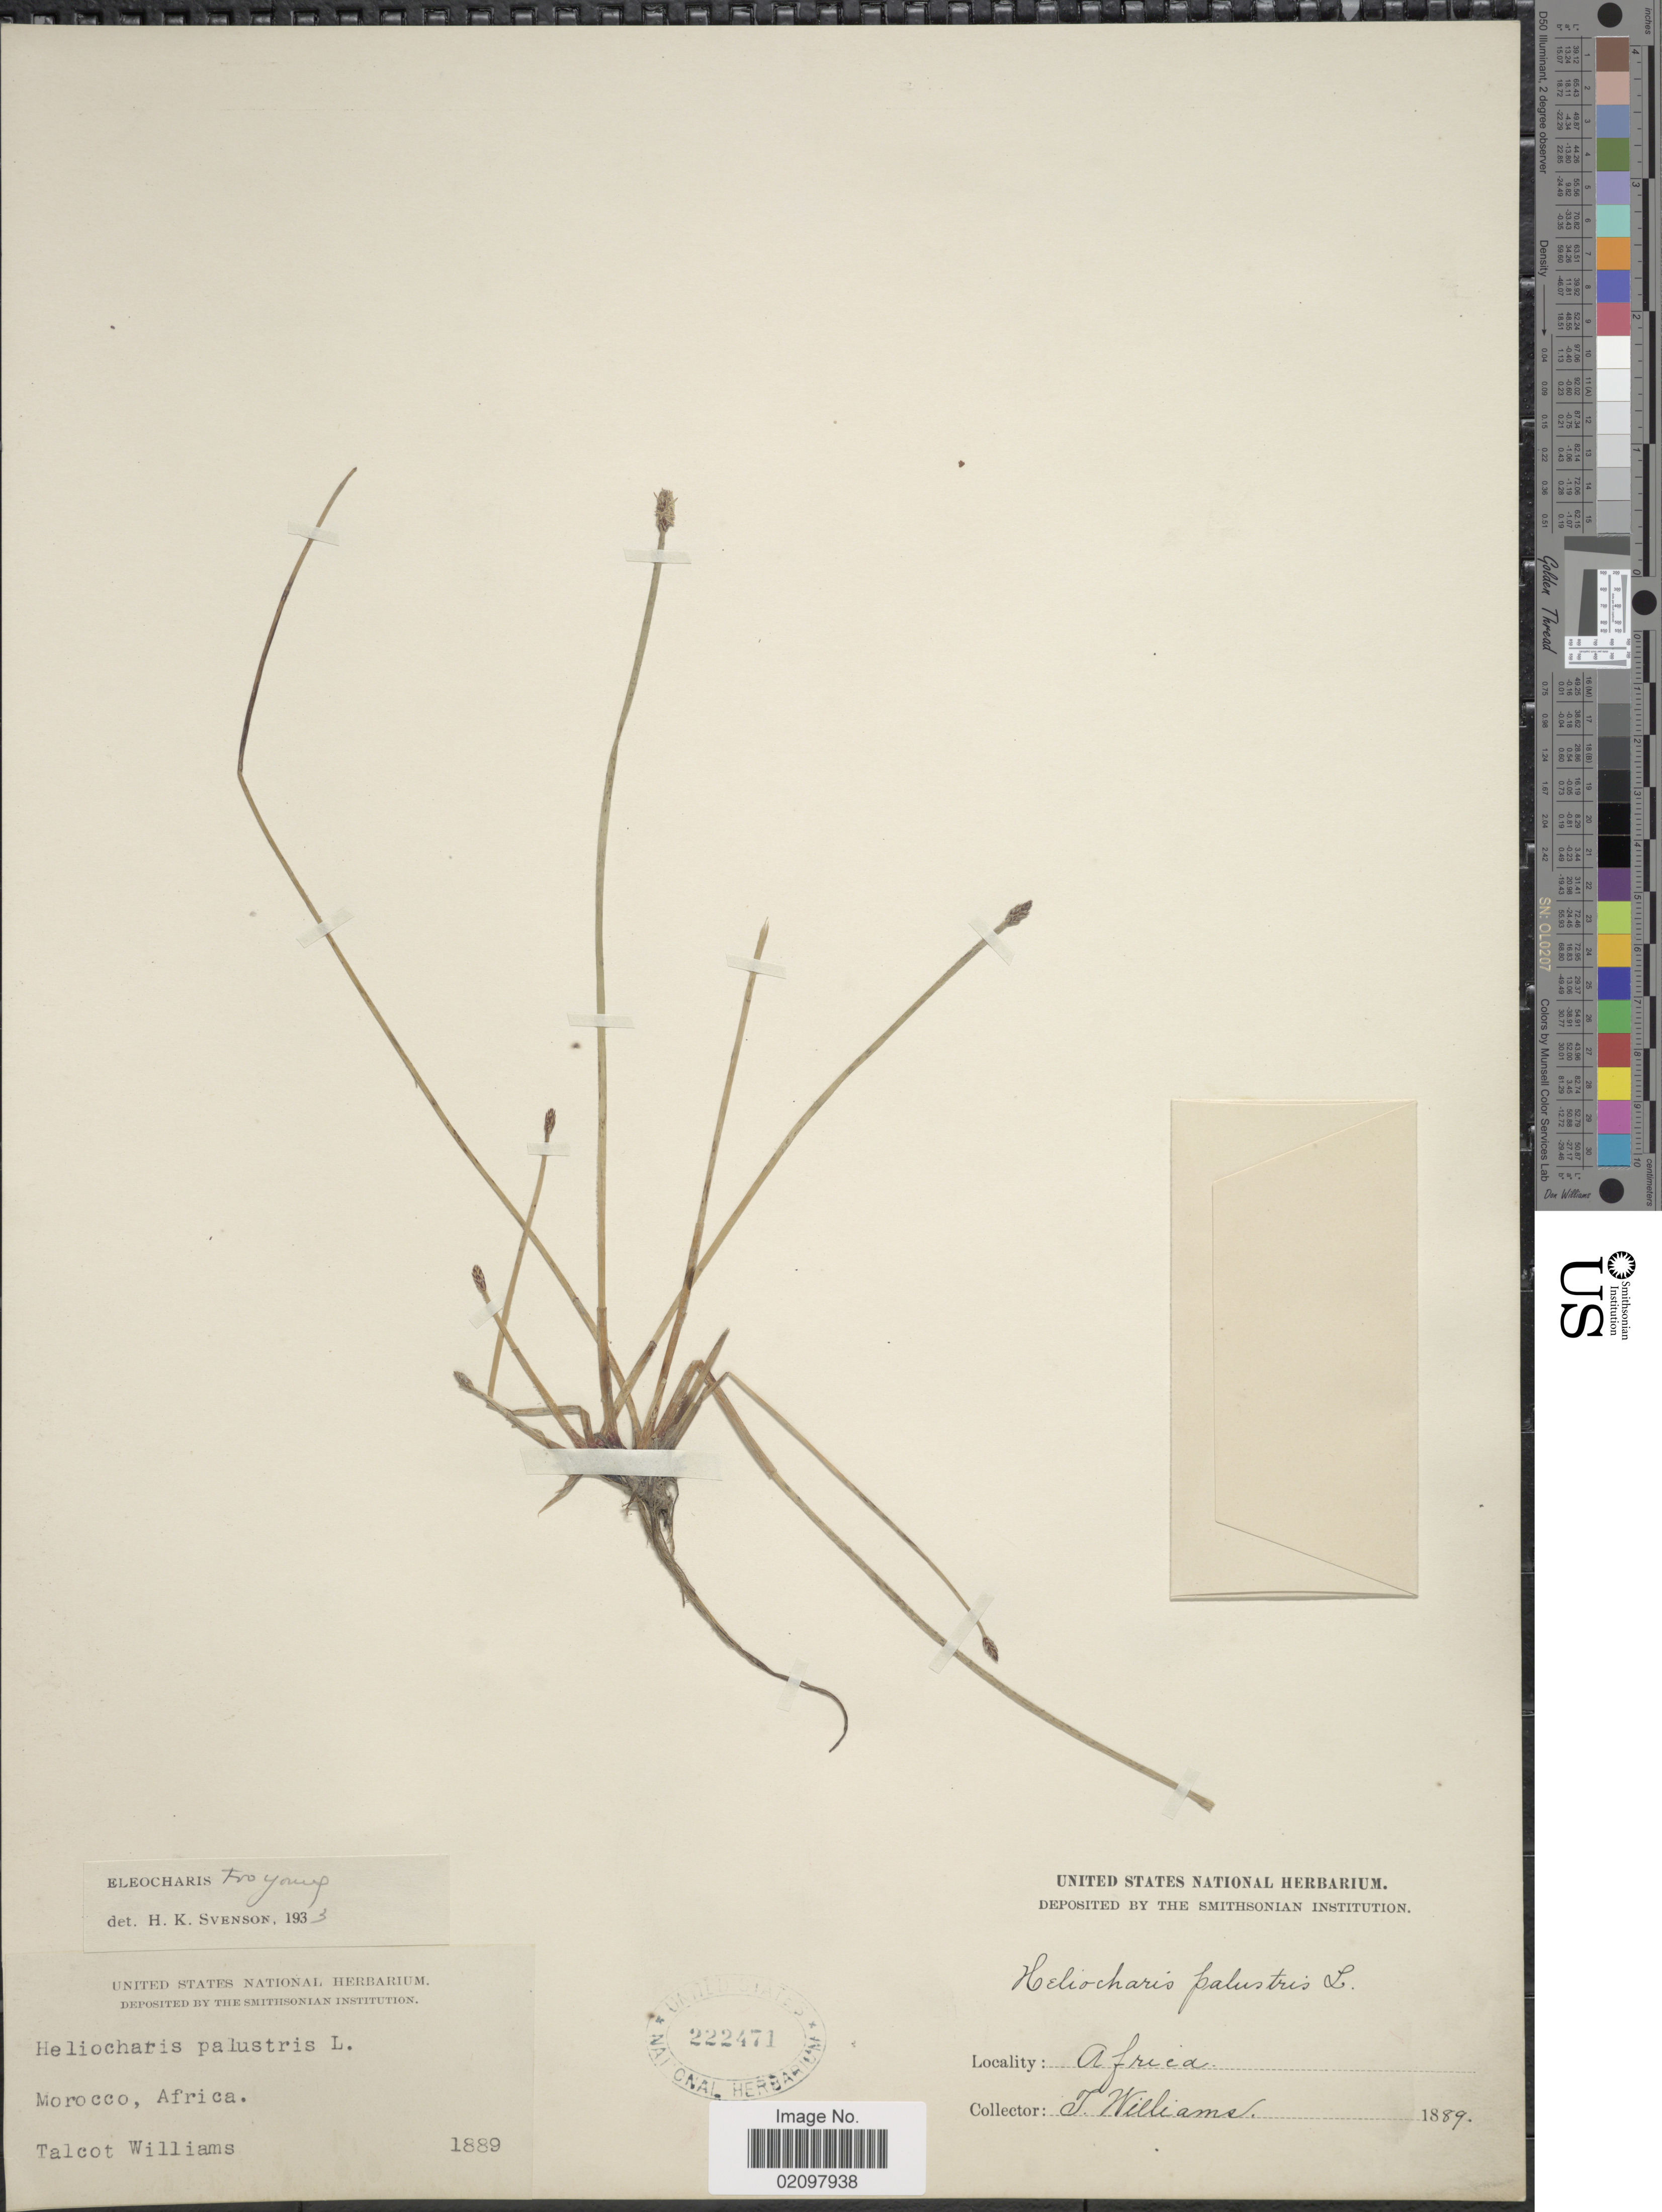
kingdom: Plantae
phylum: Tracheophyta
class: Liliopsida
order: Poales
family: Cyperaceae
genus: Eleocharis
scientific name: Eleocharis palustris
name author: (L.) Roem. & Schult.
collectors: T. Williams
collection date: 1889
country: Morocco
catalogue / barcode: US 222471